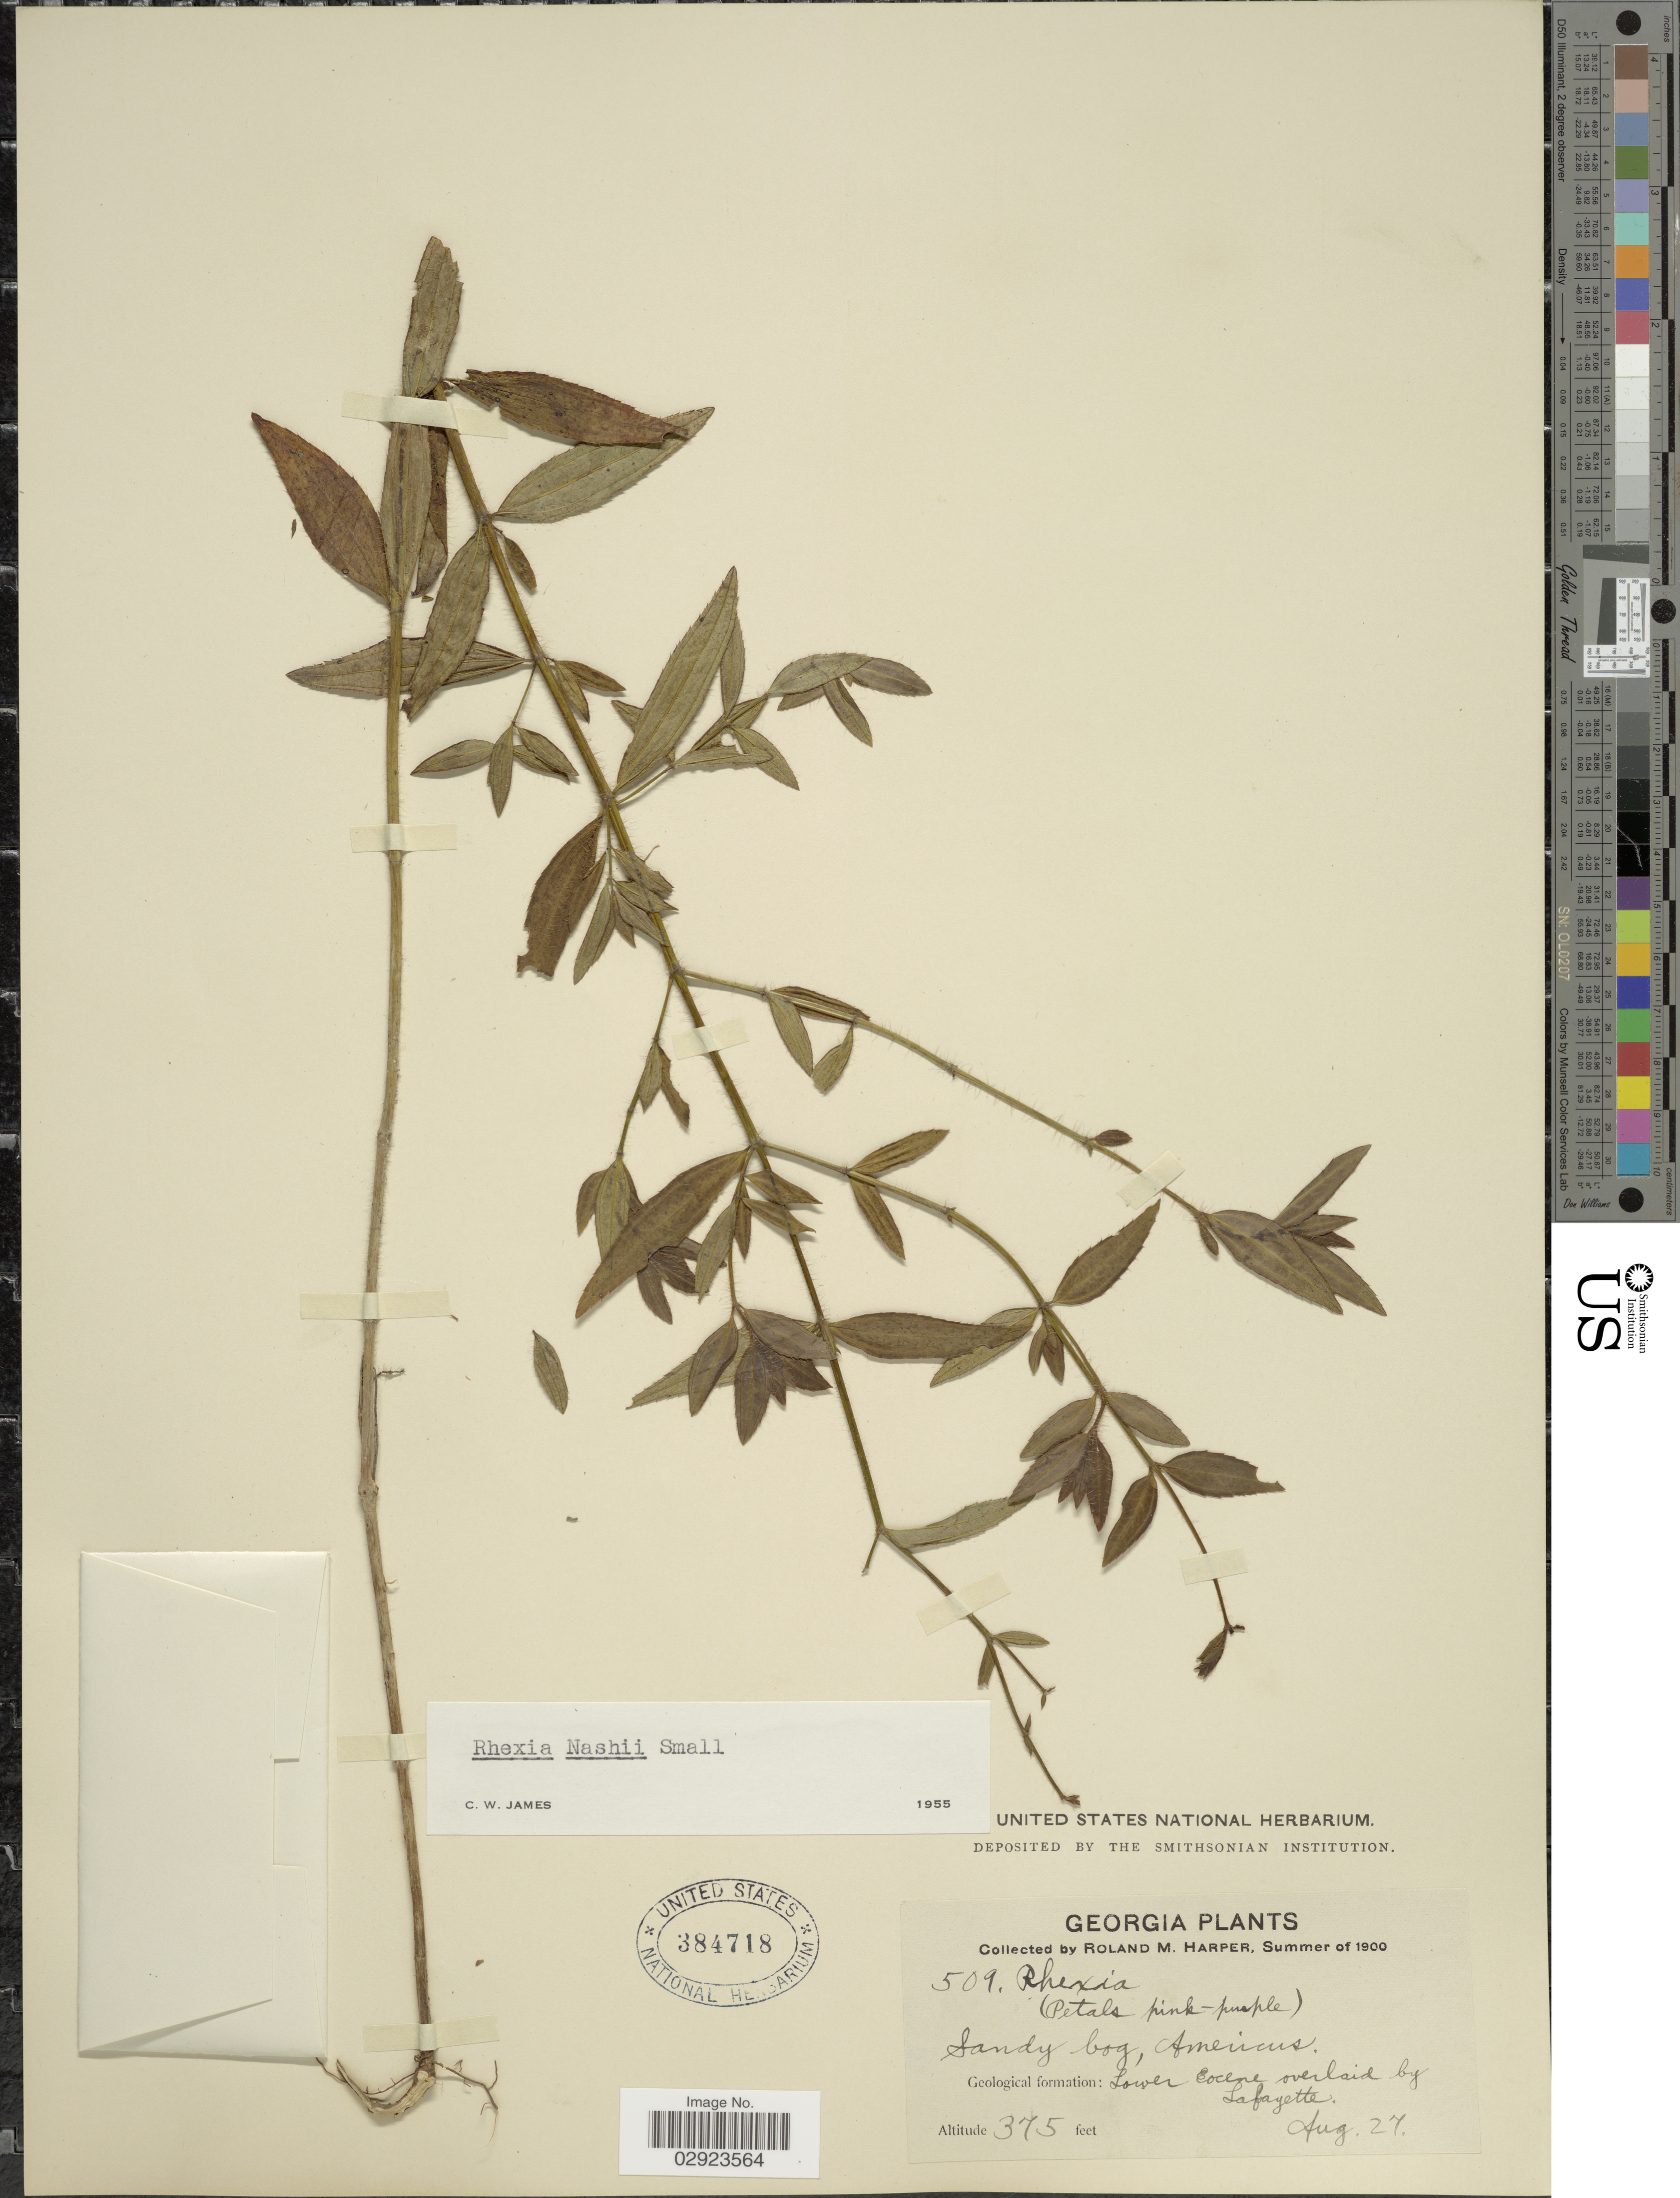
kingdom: Plantae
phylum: Tracheophyta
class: Magnoliopsida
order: Myrtales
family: Melastomataceae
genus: Rhexia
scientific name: Rhexia nashii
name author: Small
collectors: R. M. Harper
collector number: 509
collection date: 1900-08-27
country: United States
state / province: Georgia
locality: Geological formation: Lower Eocene overlaid by Lafayette.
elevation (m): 114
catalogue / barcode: US 384718